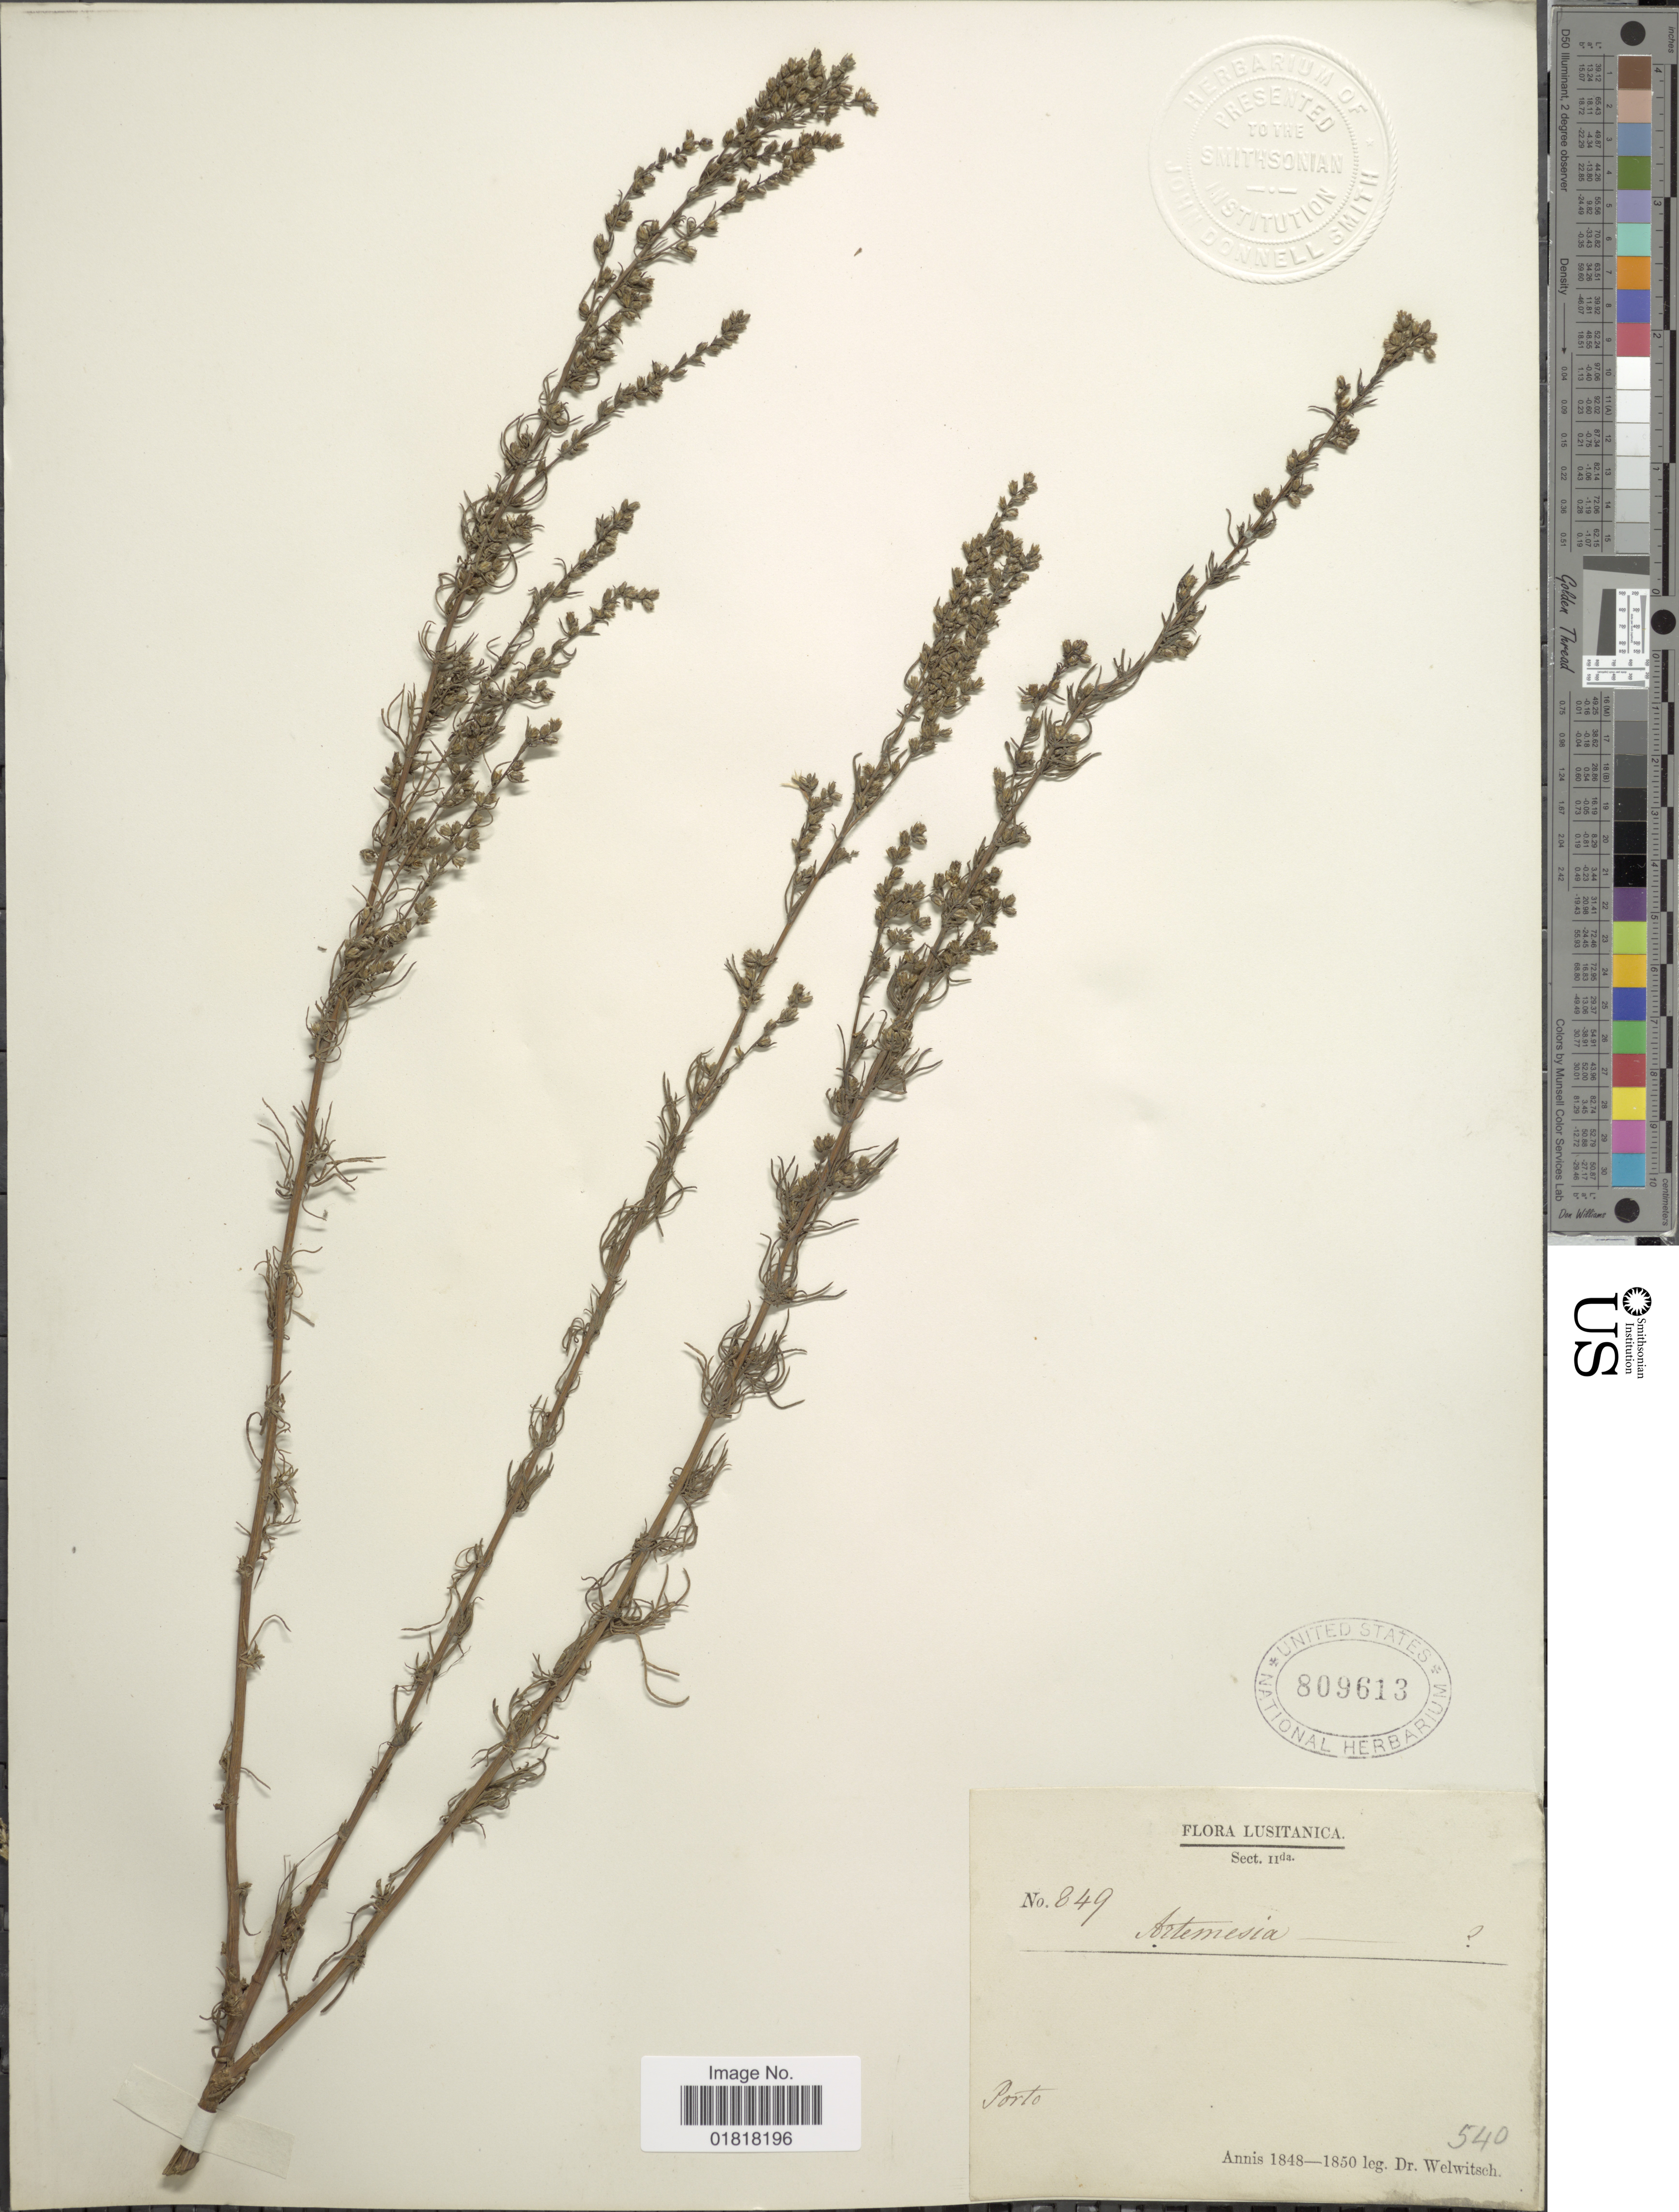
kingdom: Plantae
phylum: Tracheophyta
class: Magnoliopsida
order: Asterales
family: Asteraceae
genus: Artemisia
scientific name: Artemisia vulgaris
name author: L.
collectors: -. Welwitsch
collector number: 849/540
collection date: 1848/1850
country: Portugal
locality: Porto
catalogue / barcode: US 809613